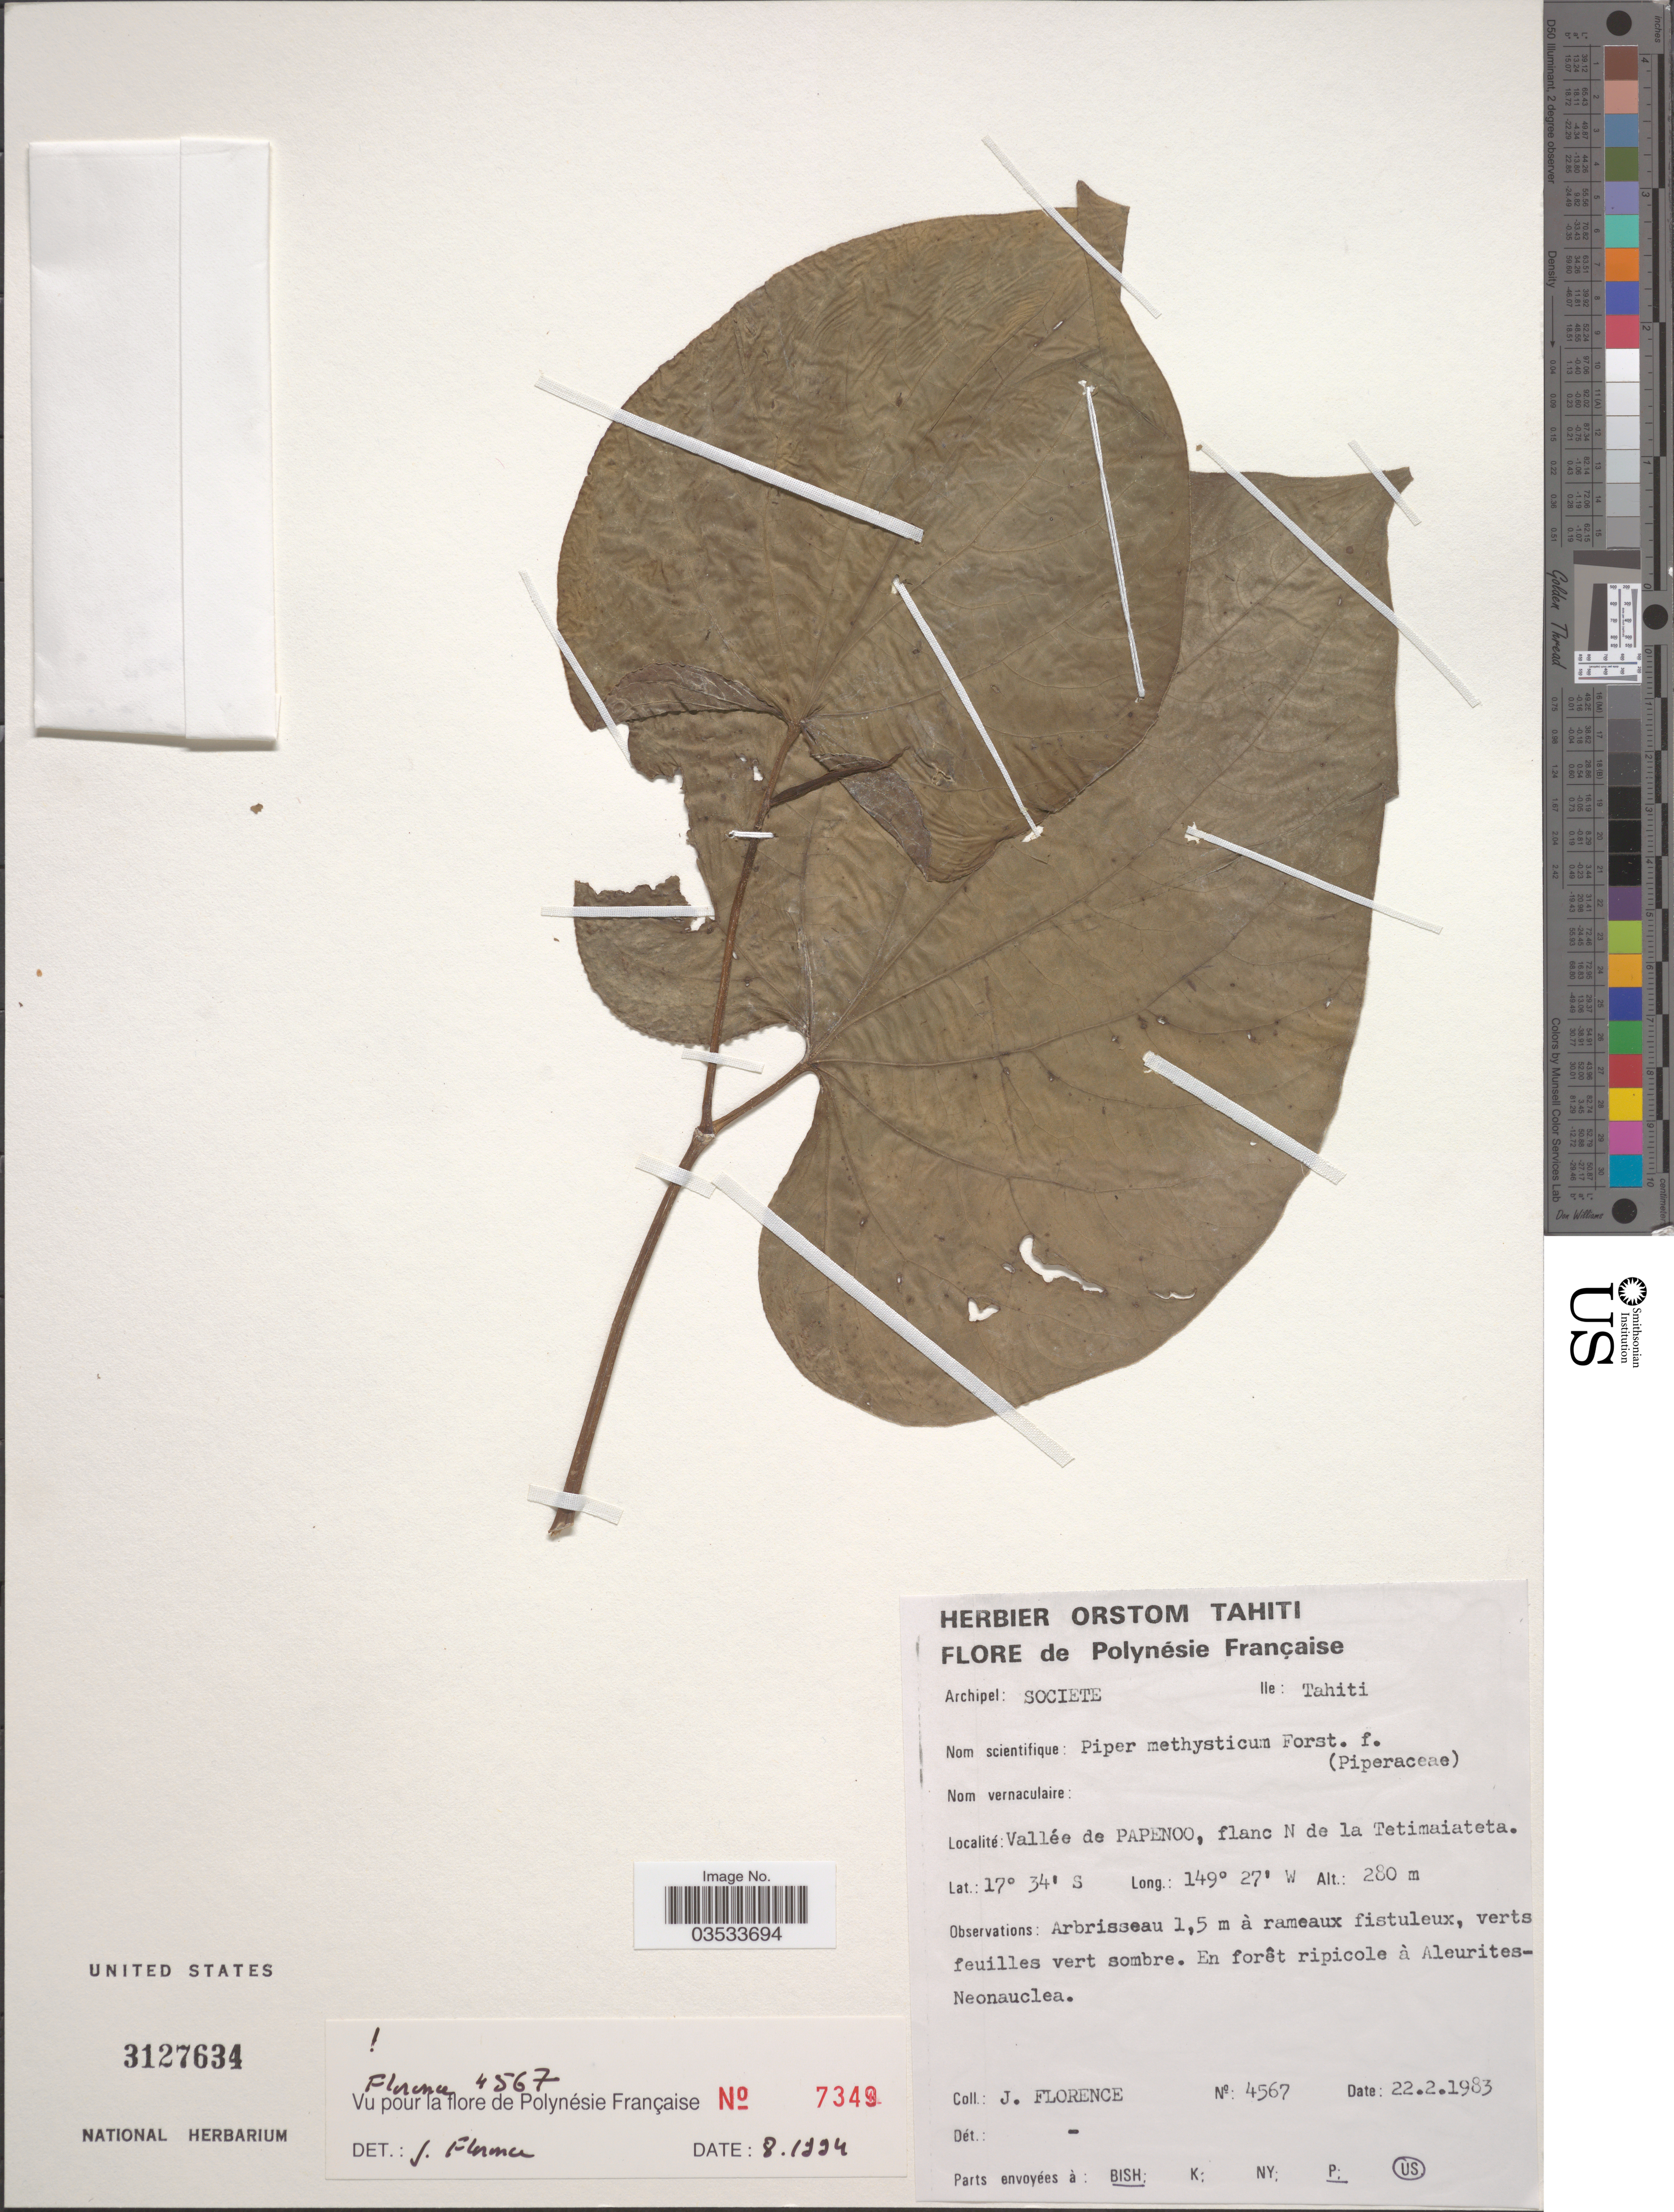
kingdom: Plantae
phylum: Tracheophyta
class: Magnoliopsida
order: Piperales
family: Piperaceae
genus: Piper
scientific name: Piper methysticum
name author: J.R. Forst. & G. Forst.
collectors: J. Florence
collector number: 4567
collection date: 1983-02-22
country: French Polynesia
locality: Archipel: Societe IIe: Tahiti. Vallée de Papenoo, flanc N de la Tetimaiateta.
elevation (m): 280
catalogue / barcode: US 3127634